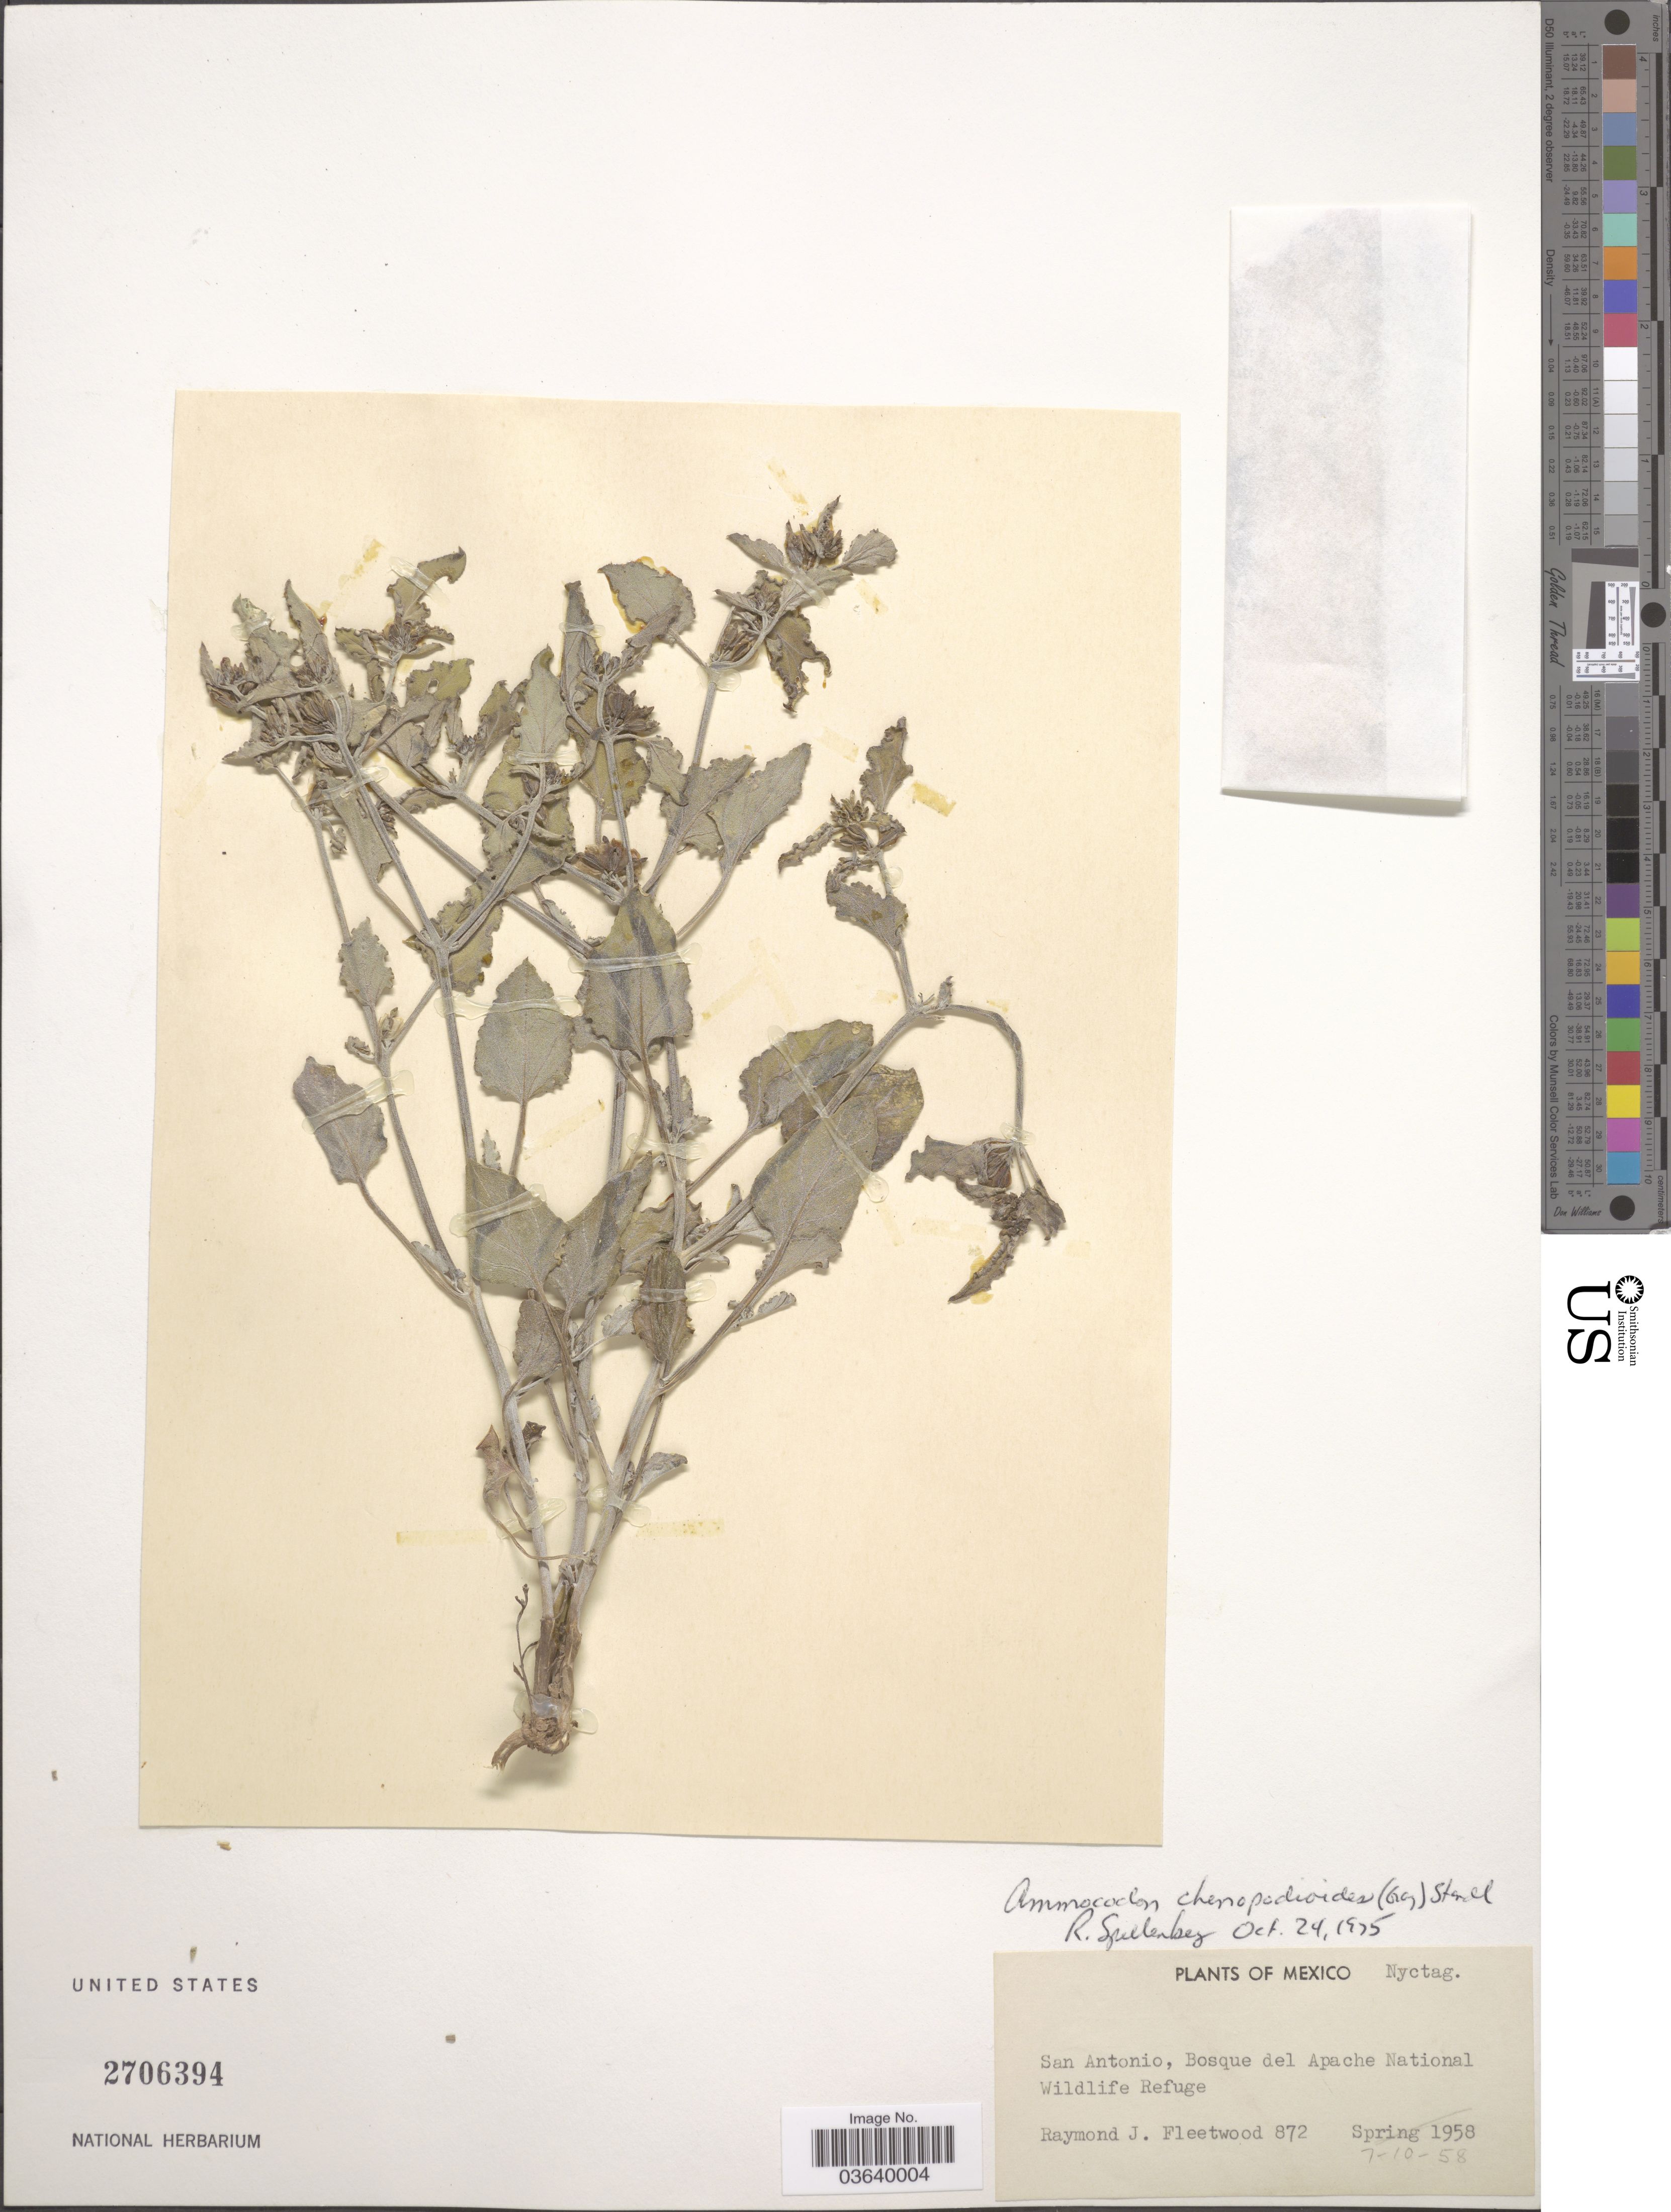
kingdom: Plantae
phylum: Tracheophyta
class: Magnoliopsida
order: Caryophyllales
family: Nyctaginaceae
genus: Acleisanthes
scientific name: Acleisanthes chenopodioides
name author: (A. Gray) R.A. Levin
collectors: R. J. Fleetwood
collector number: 872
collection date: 1958-10-07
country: United States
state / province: New Mexico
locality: San Antonio, Bosque del Apache National Wildlife Refuge.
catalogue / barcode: US 2706394